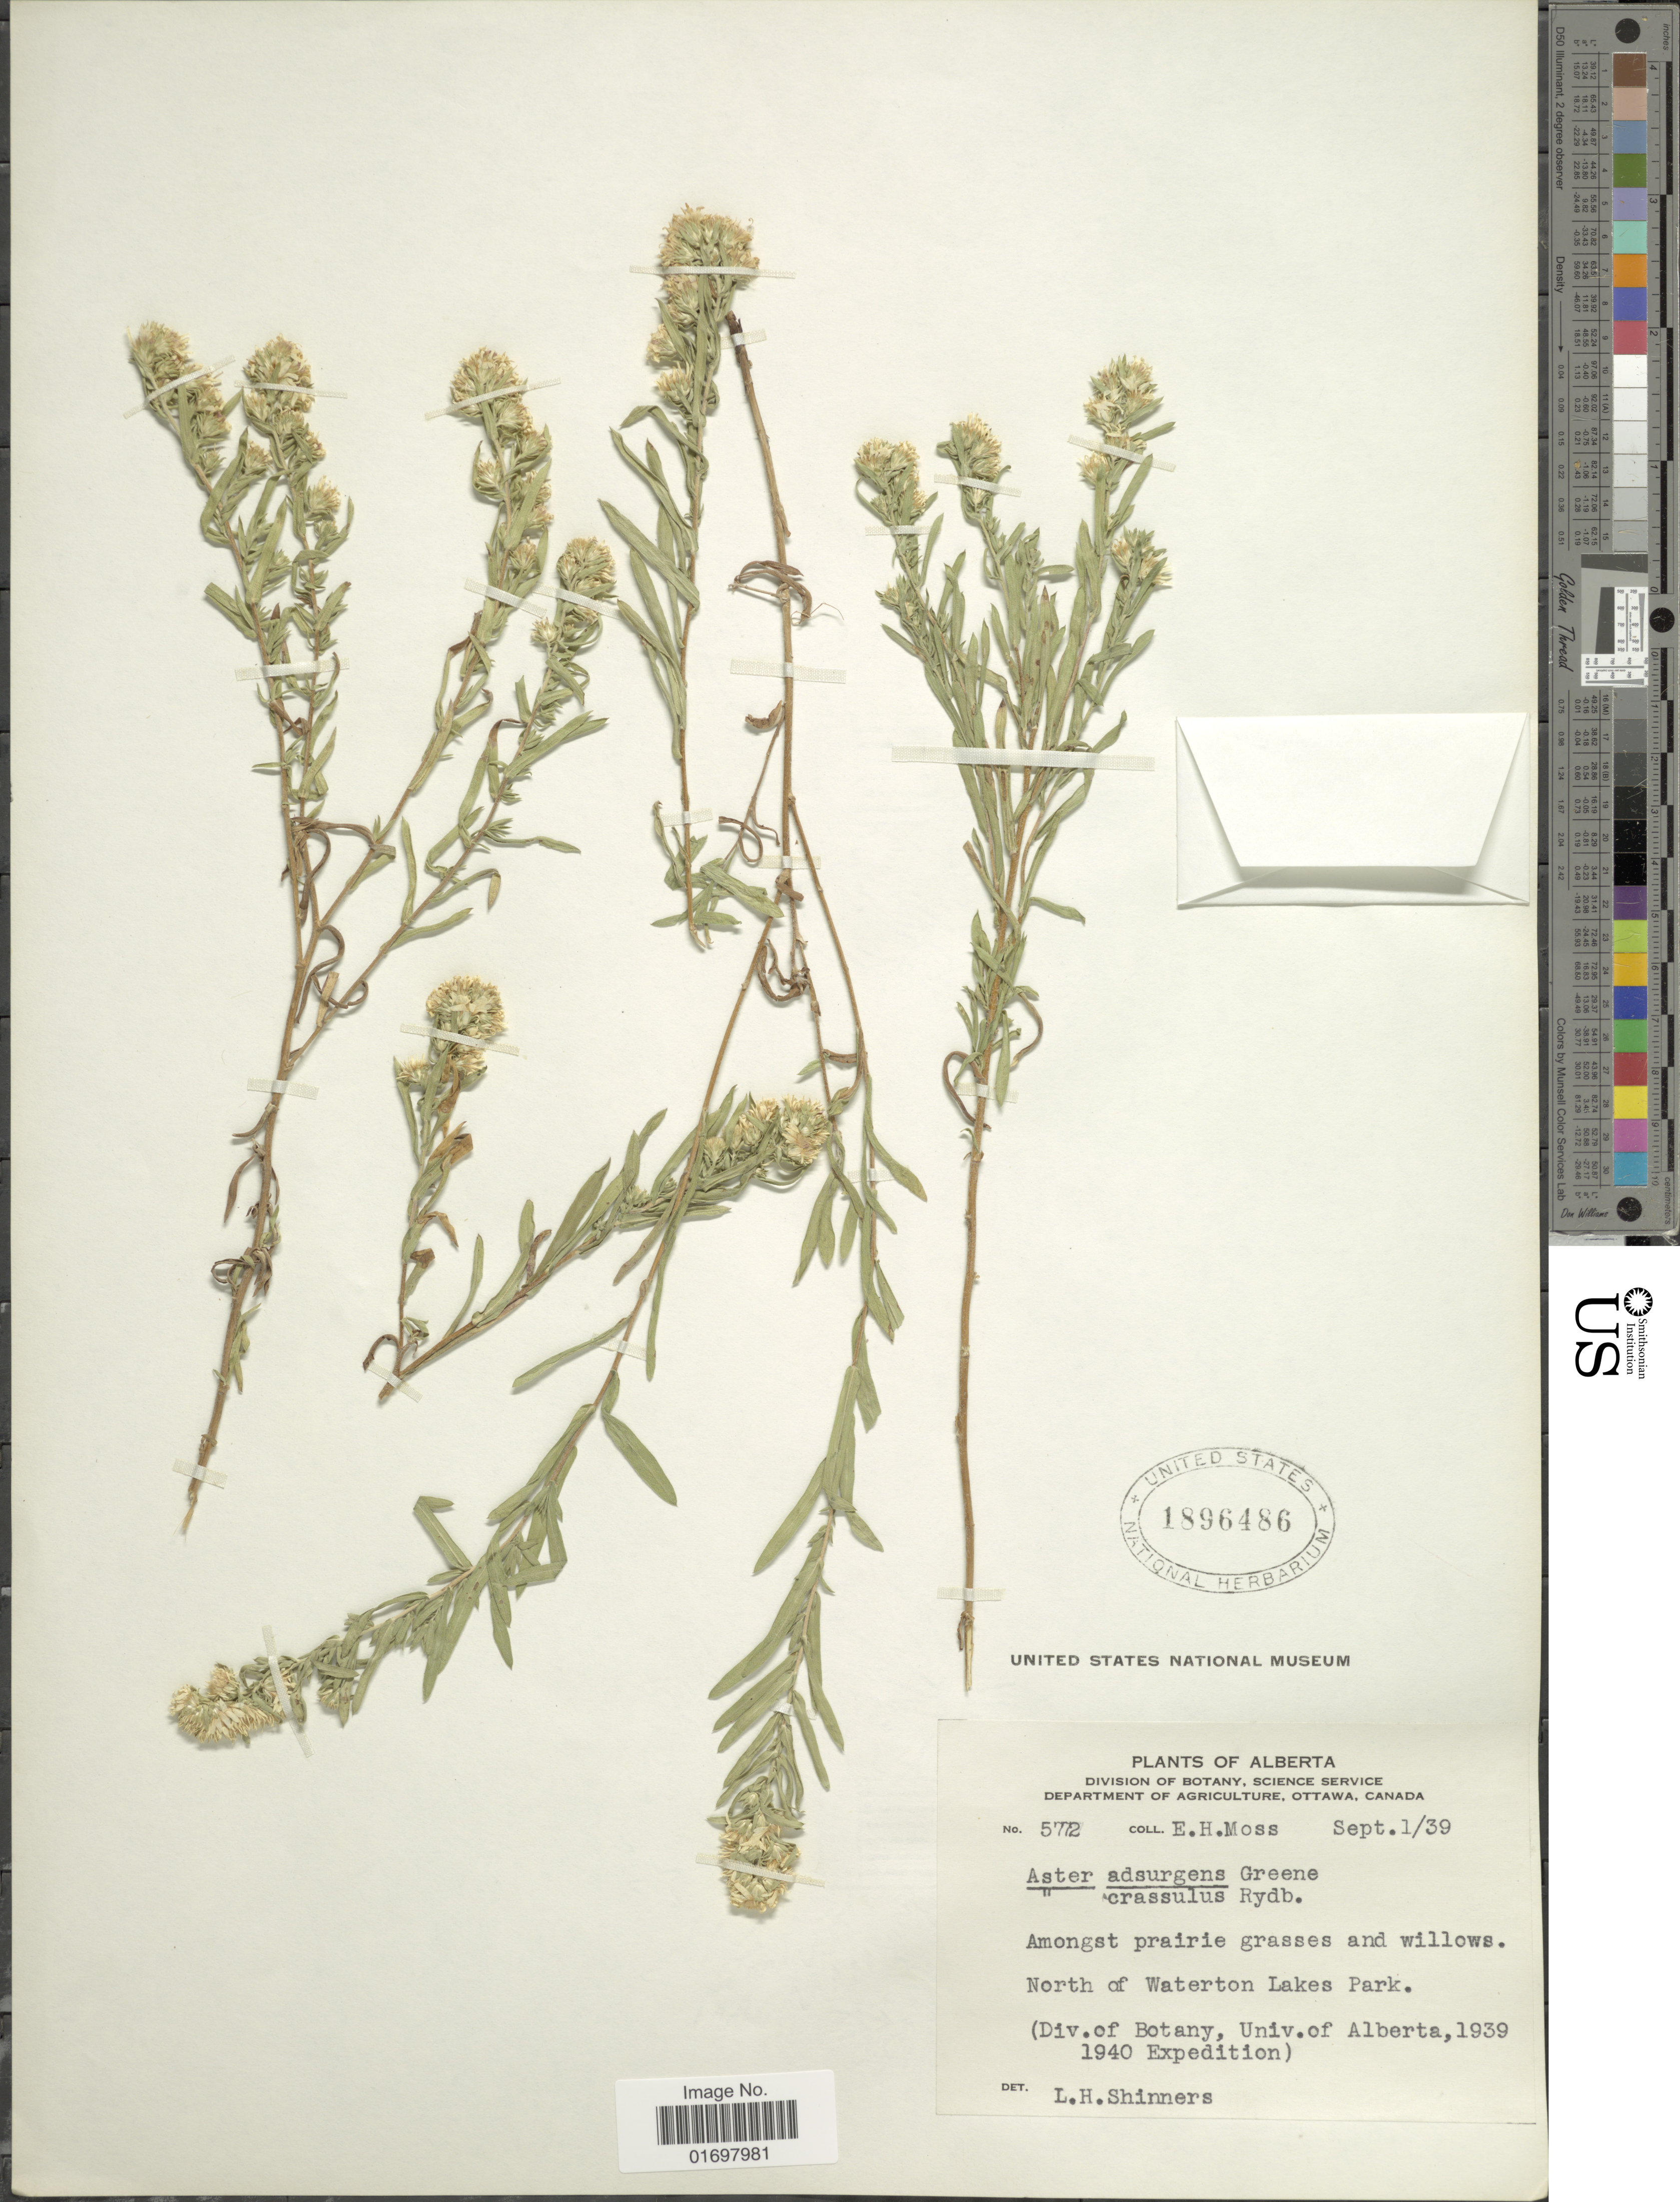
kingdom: Plantae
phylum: Tracheophyta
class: Magnoliopsida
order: Asterales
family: Asteraceae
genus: Symphyotrichum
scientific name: Symphyotrichum falcatum var. commutatum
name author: (Torr. & A. Gray) G.L. Nesom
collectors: E. Moss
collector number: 5772*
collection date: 1939-09-01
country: Canada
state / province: Alberta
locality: Alberta, North of Waterton Lakes Park.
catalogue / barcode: US 1896486